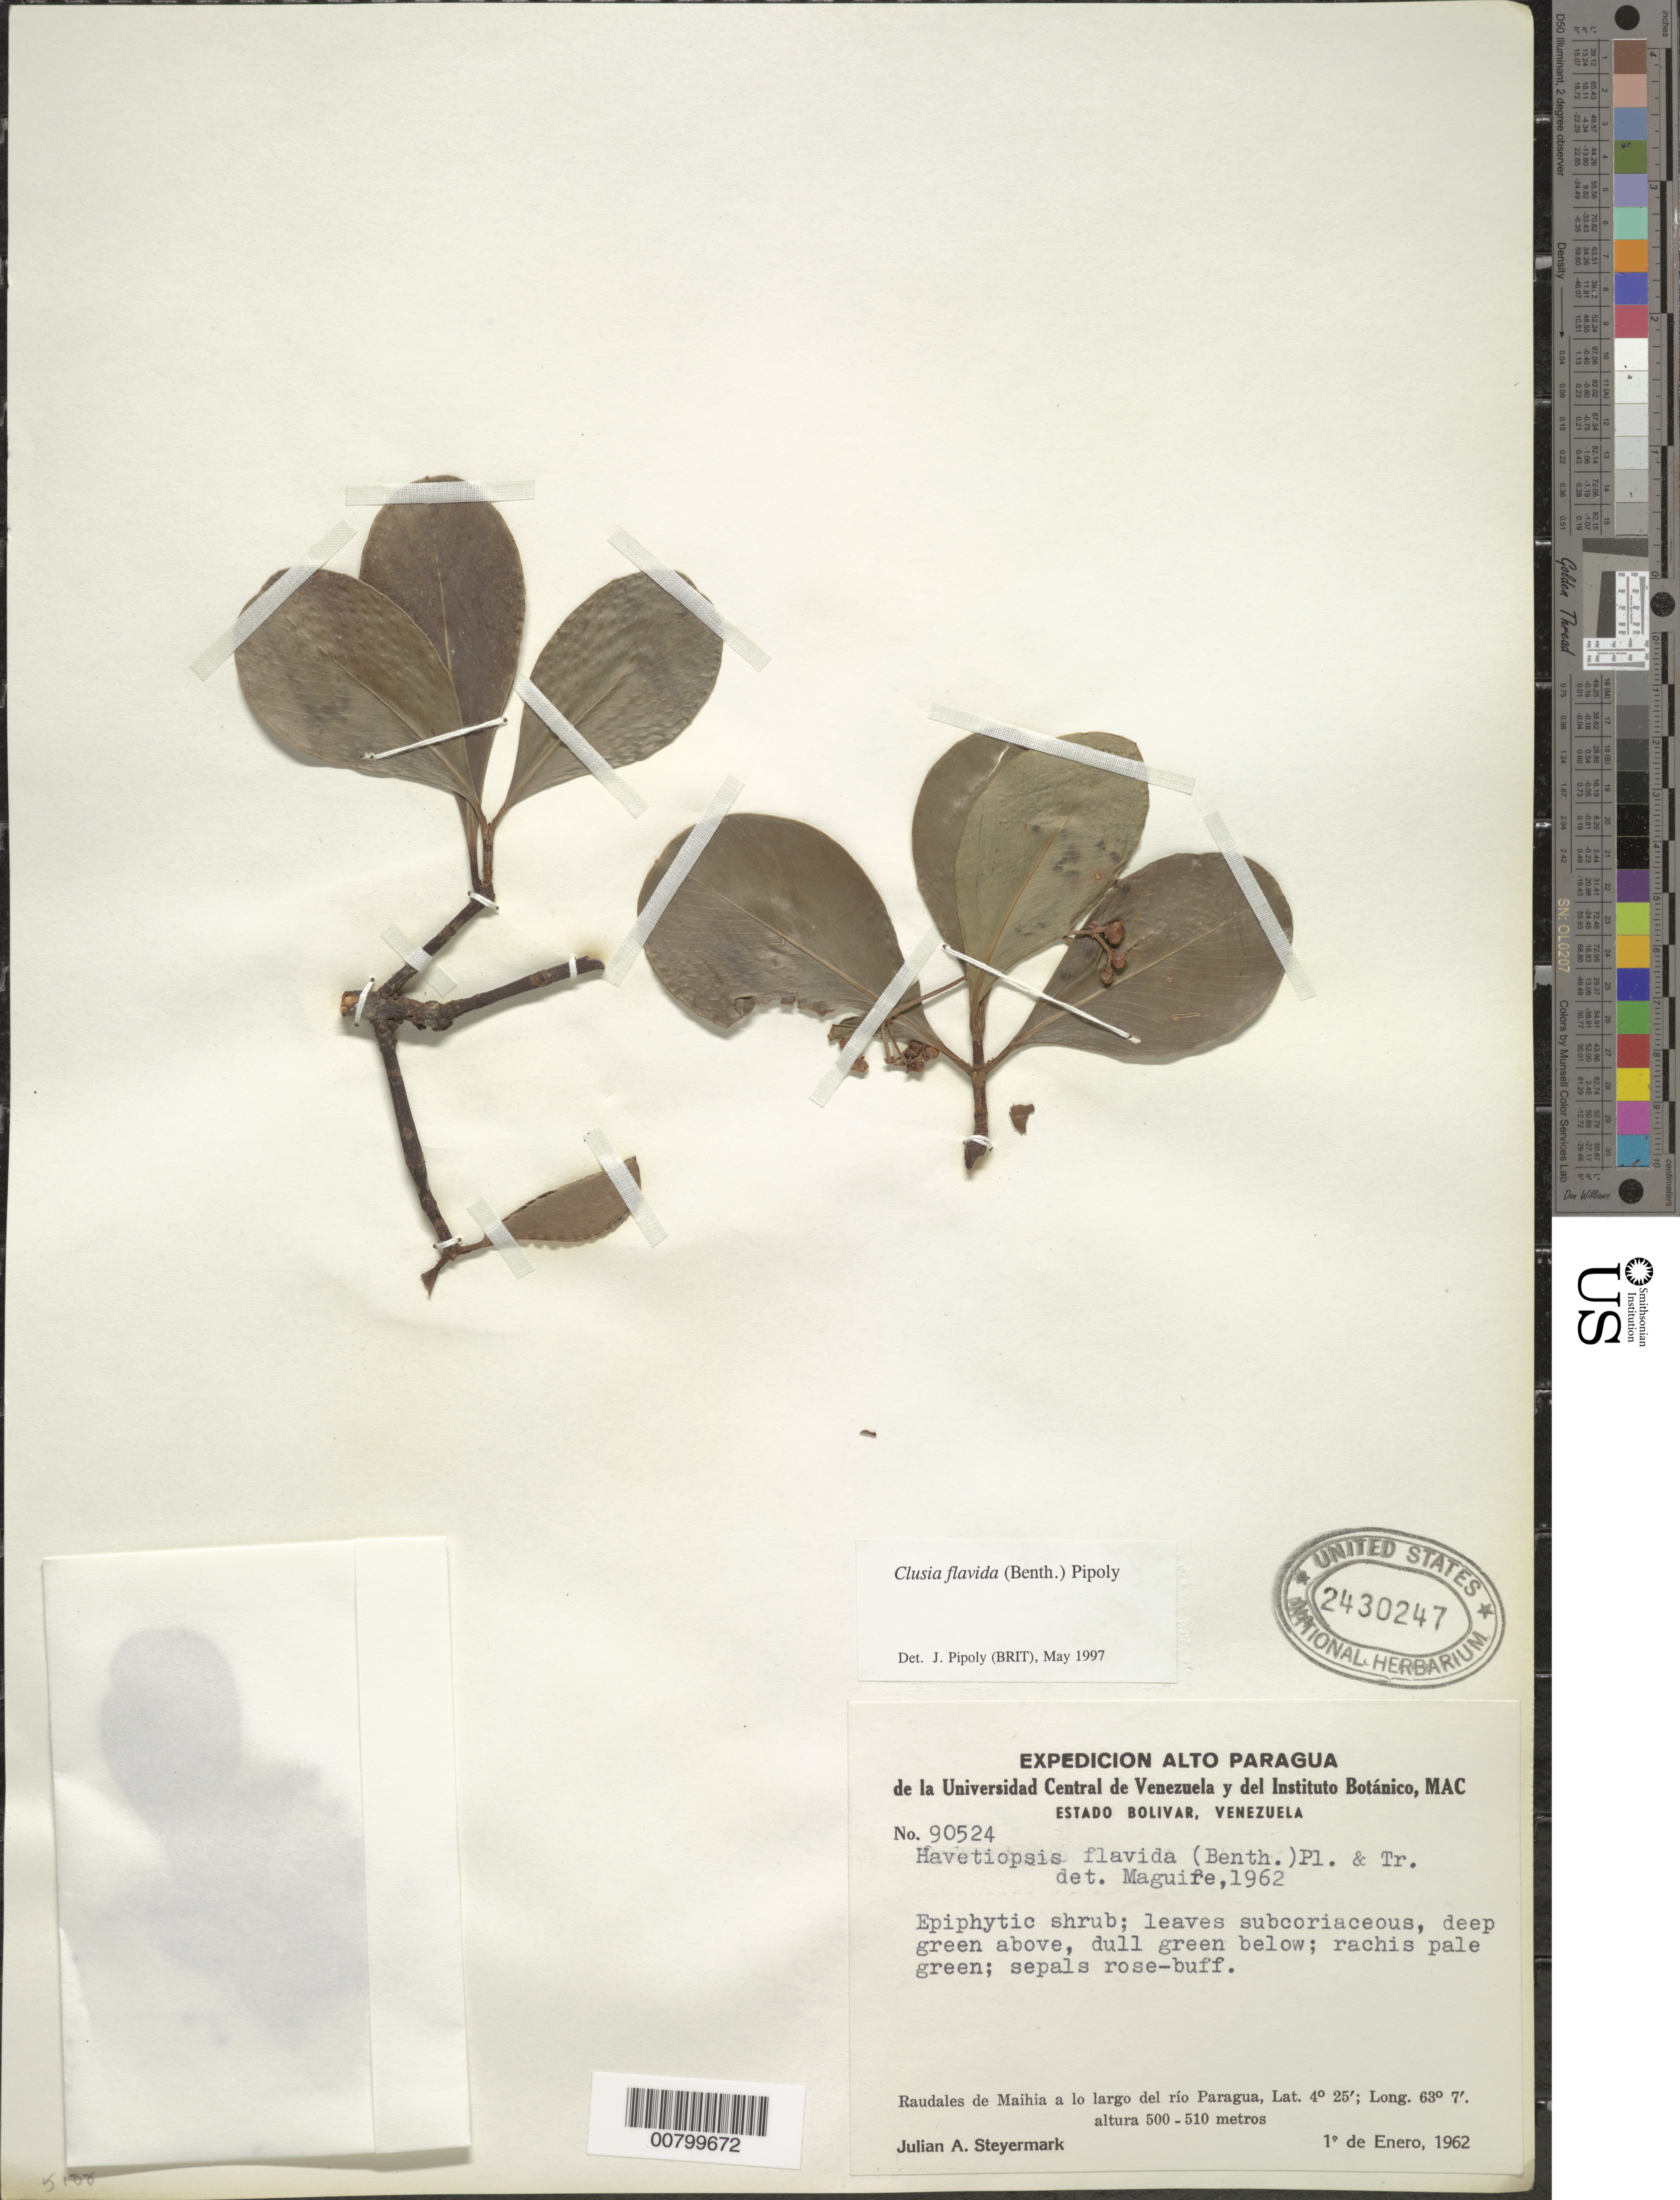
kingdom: Plantae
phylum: Tracheophyta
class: Magnoliopsida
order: Malpighiales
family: Clusiaceae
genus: Clusia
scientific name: Clusia flavida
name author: (Benth.) Pipoly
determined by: Pipoly, J. J., III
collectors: J. Steyermark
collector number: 90524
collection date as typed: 1-Jan-62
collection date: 1962-01-01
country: Venezuela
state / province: Bolívar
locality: Raudales de Maihia, Rió Paragua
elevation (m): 500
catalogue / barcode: US 2430247